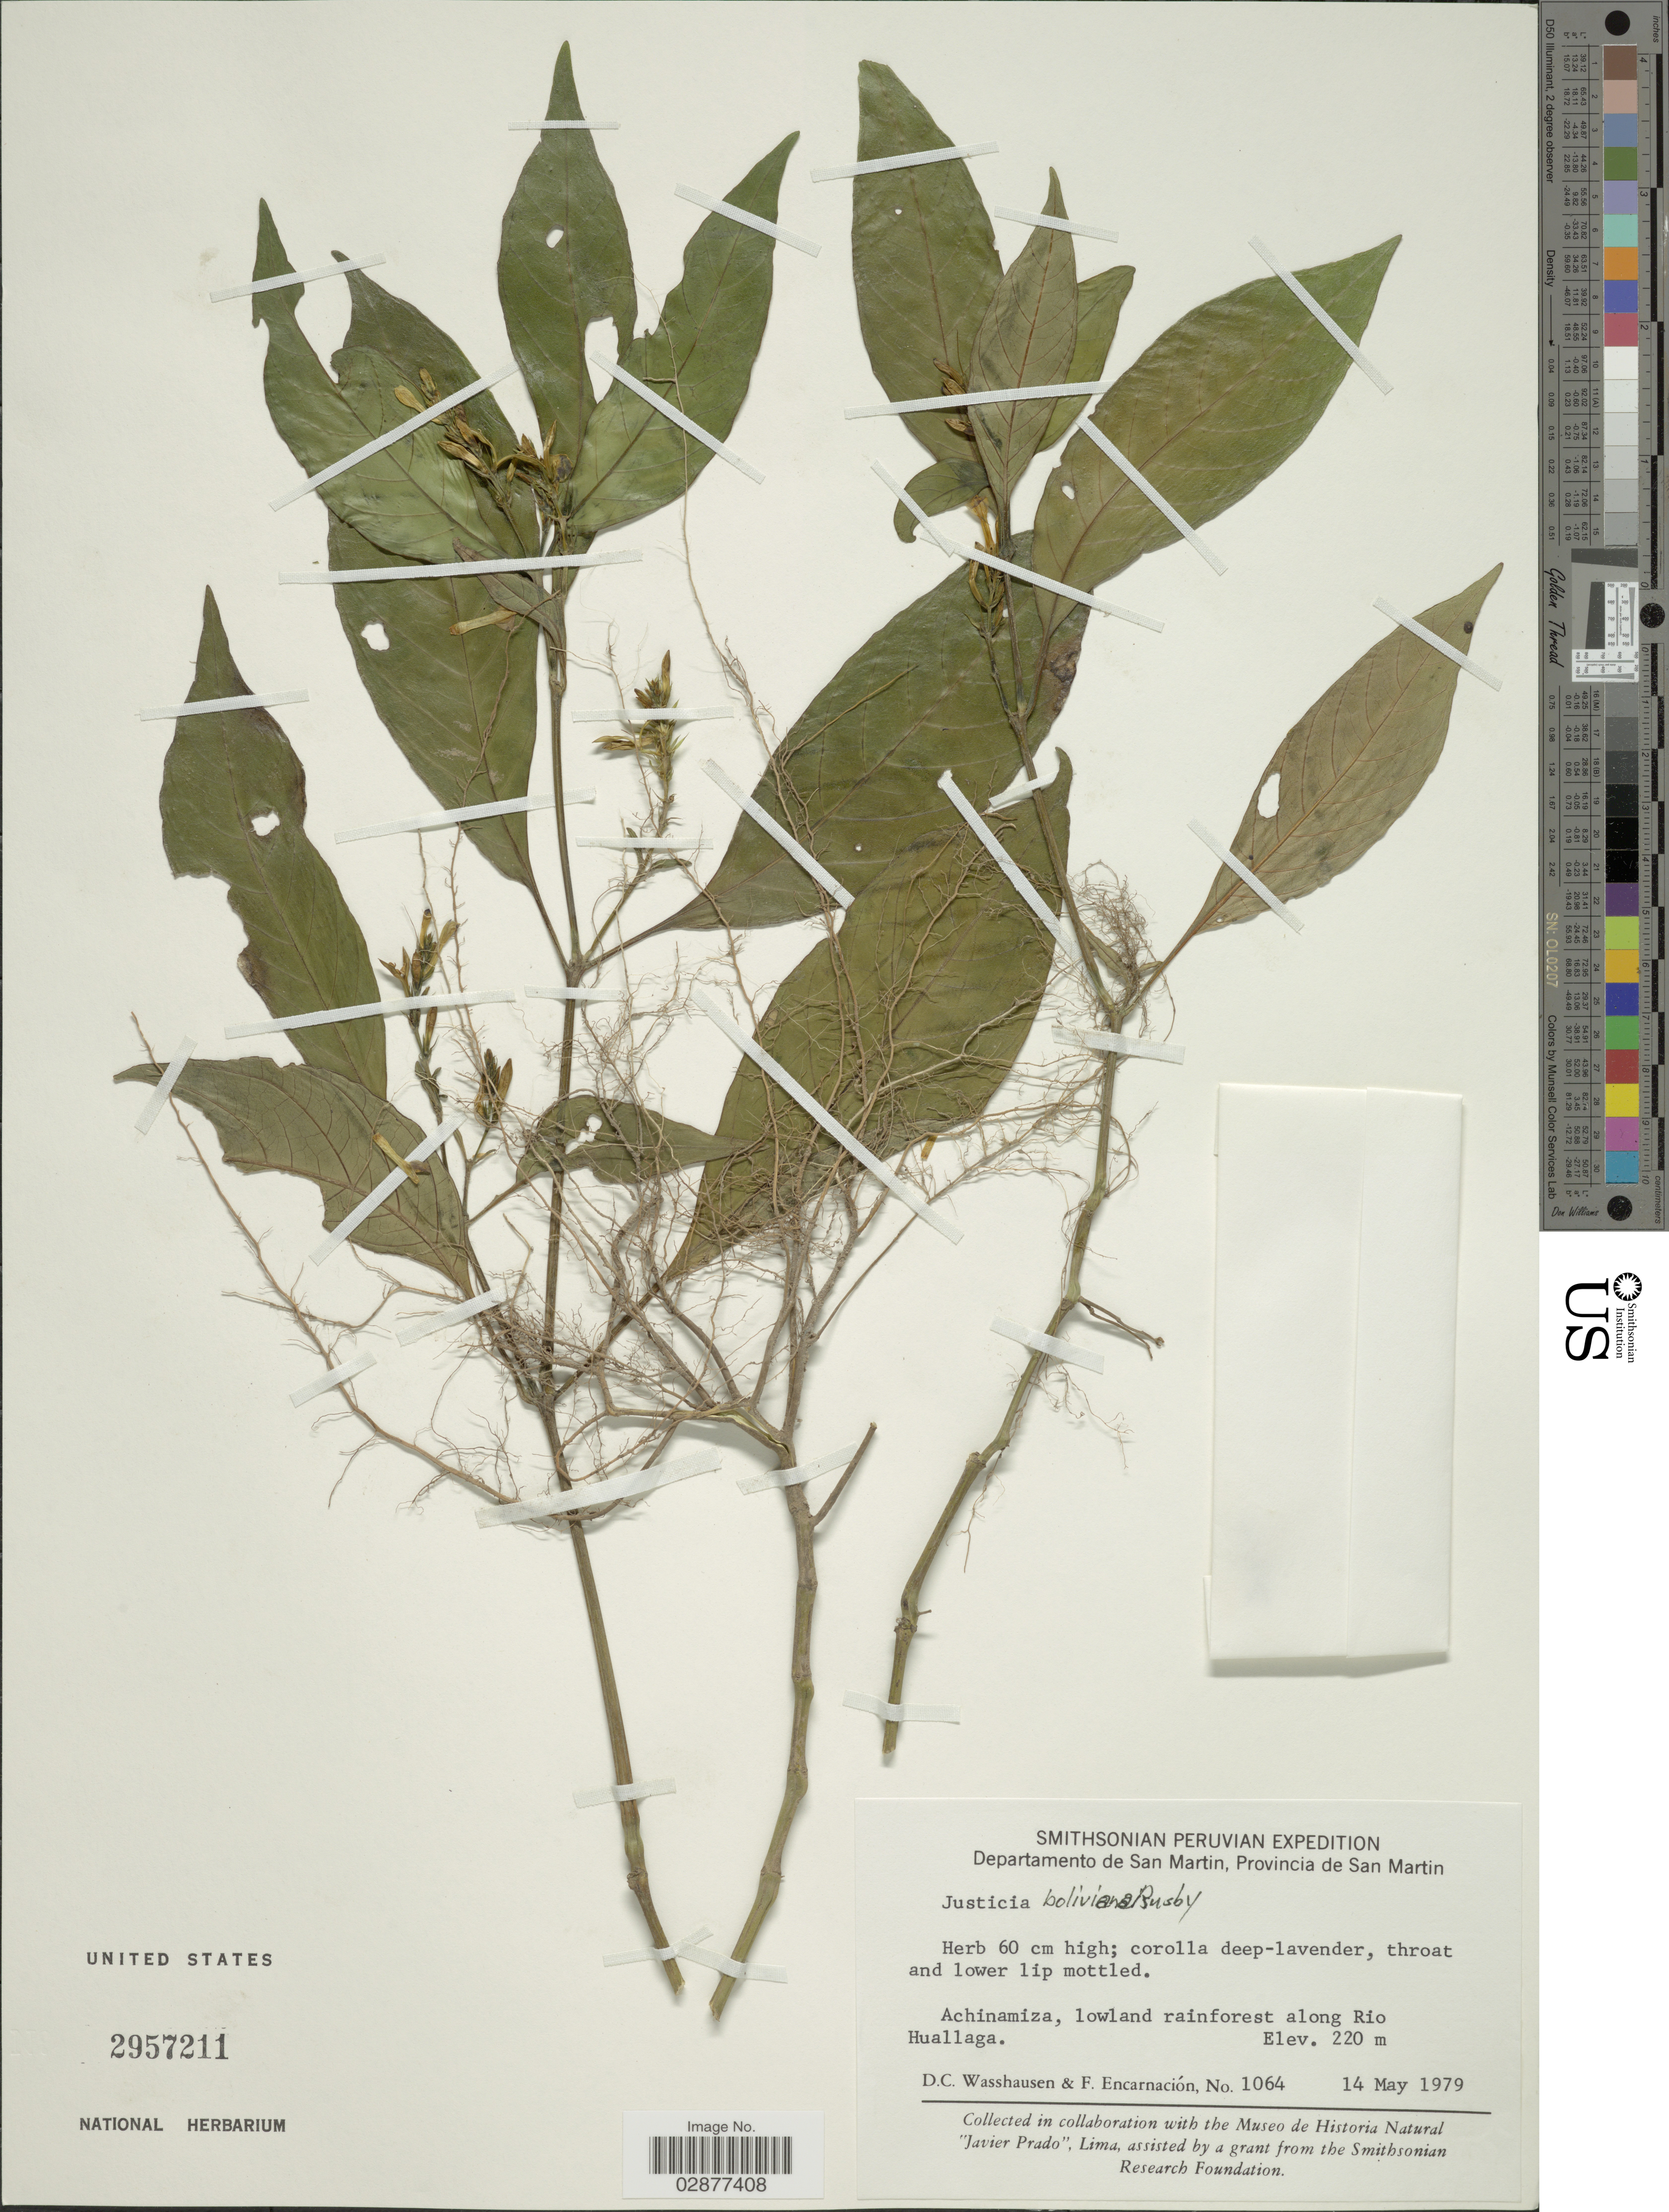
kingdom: Plantae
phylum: Tracheophyta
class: Magnoliopsida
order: Lamiales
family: Acanthaceae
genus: Justicia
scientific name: Justicia boliviana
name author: Rusby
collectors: D. C. Wasshausen & F. Encarnación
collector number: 1064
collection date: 1979-05-14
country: Peru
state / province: San Martín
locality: Departamento de San Martin, Provincia de San Martin. Achinamiza, lowland rainforest along Rio Huallaga.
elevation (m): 220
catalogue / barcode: US 2957211